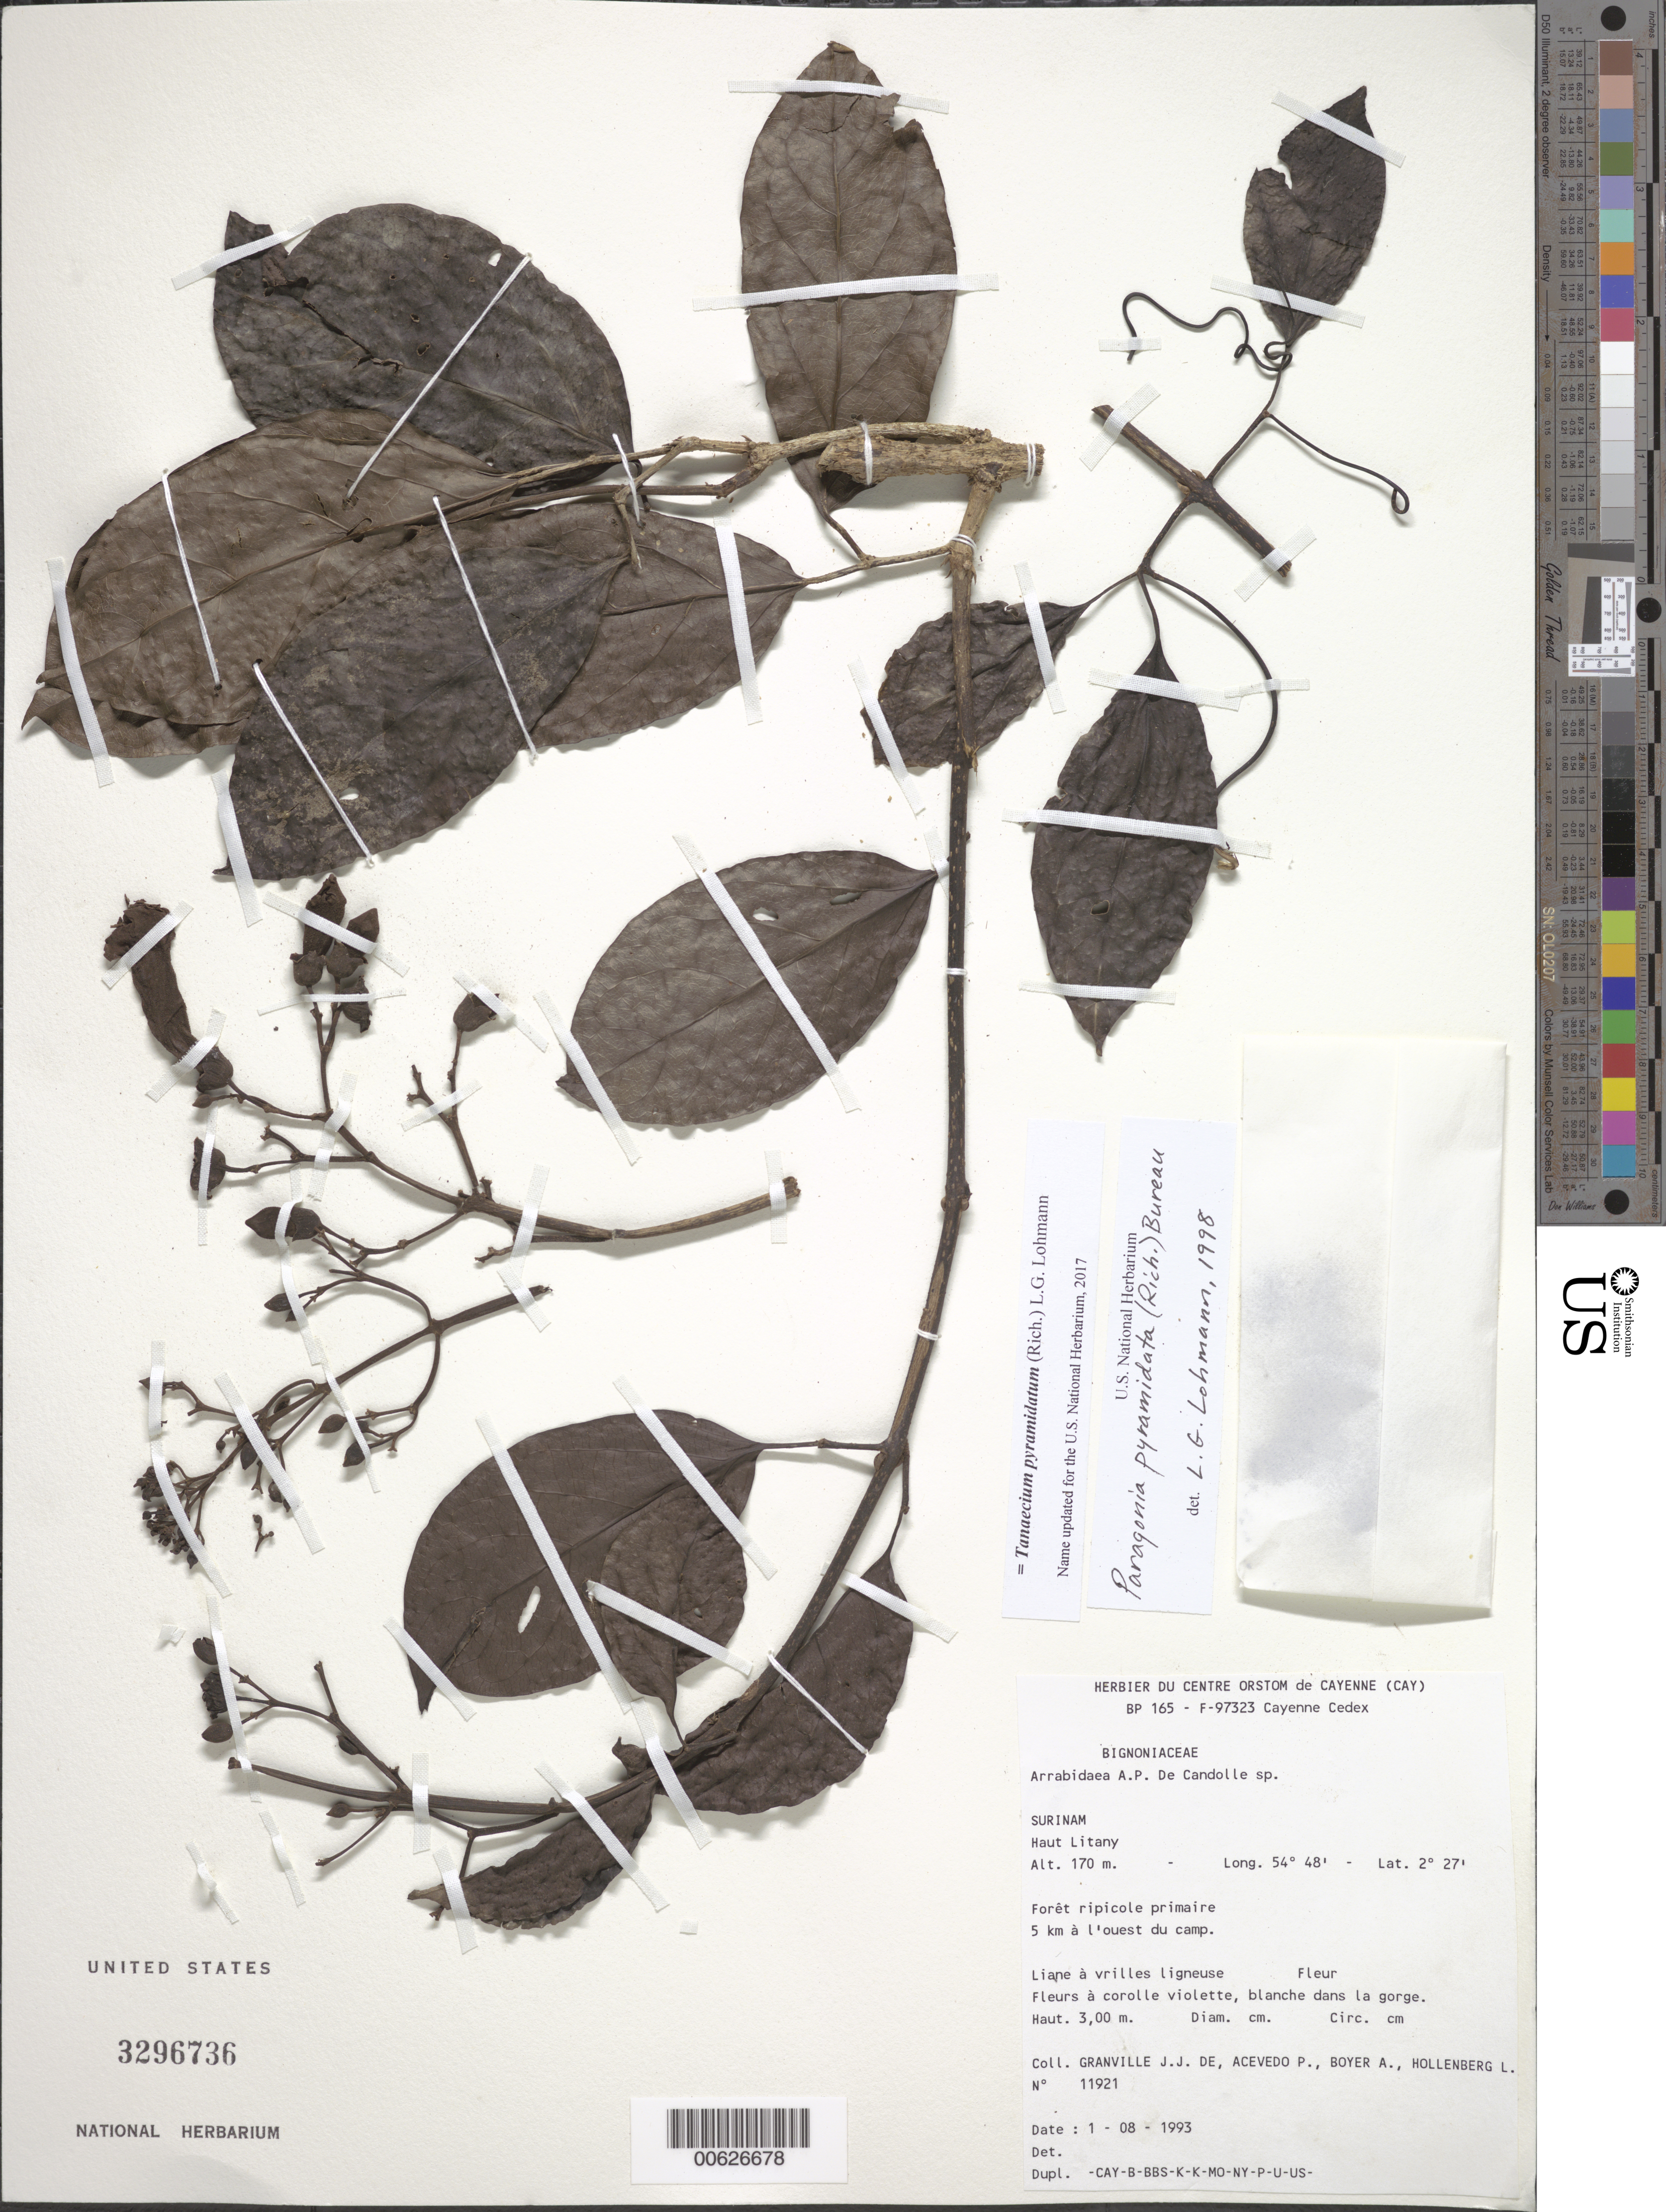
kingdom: Plantae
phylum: Tracheophyta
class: Magnoliopsida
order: Lamiales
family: Bignoniaceae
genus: Tanaecium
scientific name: Tanaecium pyramidatum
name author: (Rich.) L.G. Lohmann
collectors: J.-J. de Granville, P. Acevedo-Rodr., A. Boyer & L. Hollenberg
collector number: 11921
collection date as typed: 1-Aug-93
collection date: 1993-08-01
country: Suriname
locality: Haut Litany, Bassin du Litany, 5 km a l'ouest du camp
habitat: Primary riparian forest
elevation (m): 170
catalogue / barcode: US 3296736